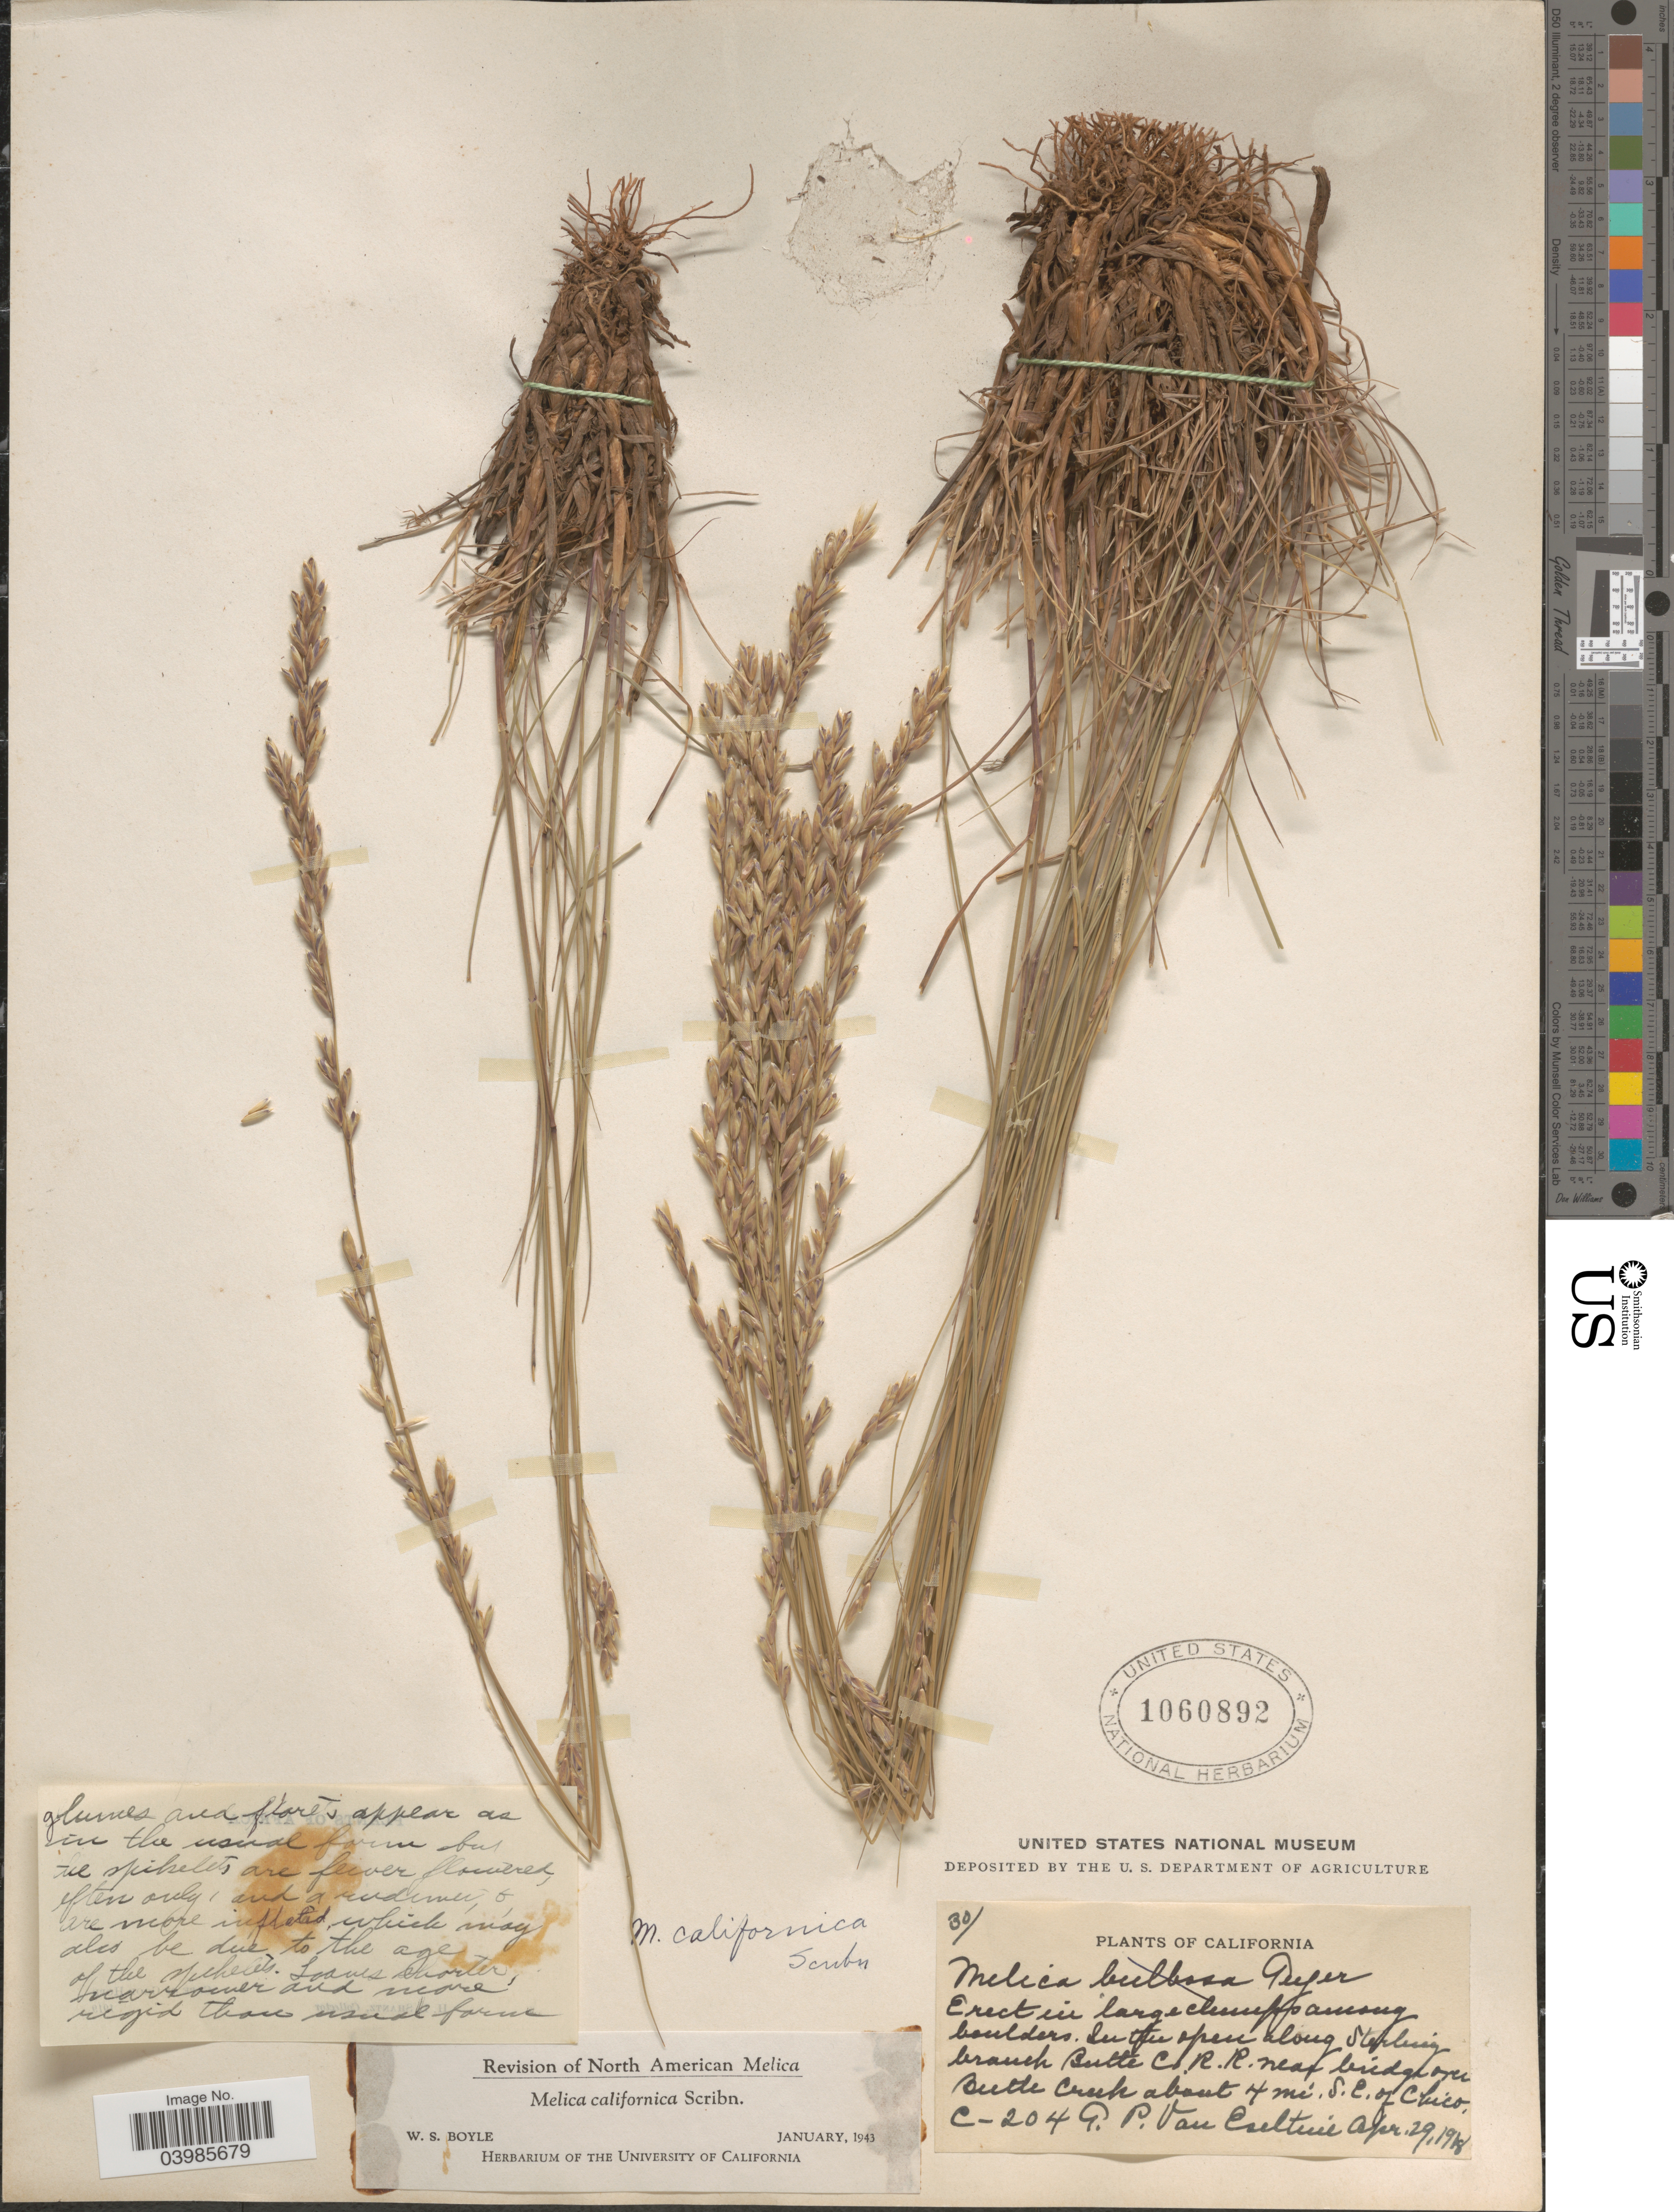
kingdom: Plantae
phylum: Tracheophyta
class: Liliopsida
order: Poales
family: Poaceae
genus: Melica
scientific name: Melica californica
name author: Scribn.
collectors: G. P. Van Eseltine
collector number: C-204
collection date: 1918-04-29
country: United States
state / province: California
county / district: Butte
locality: In the open along Sterling branch Butte C.R.R. near bridge over Butte Creek about 4 mi. S.E. of Chico.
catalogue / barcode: US 1060892